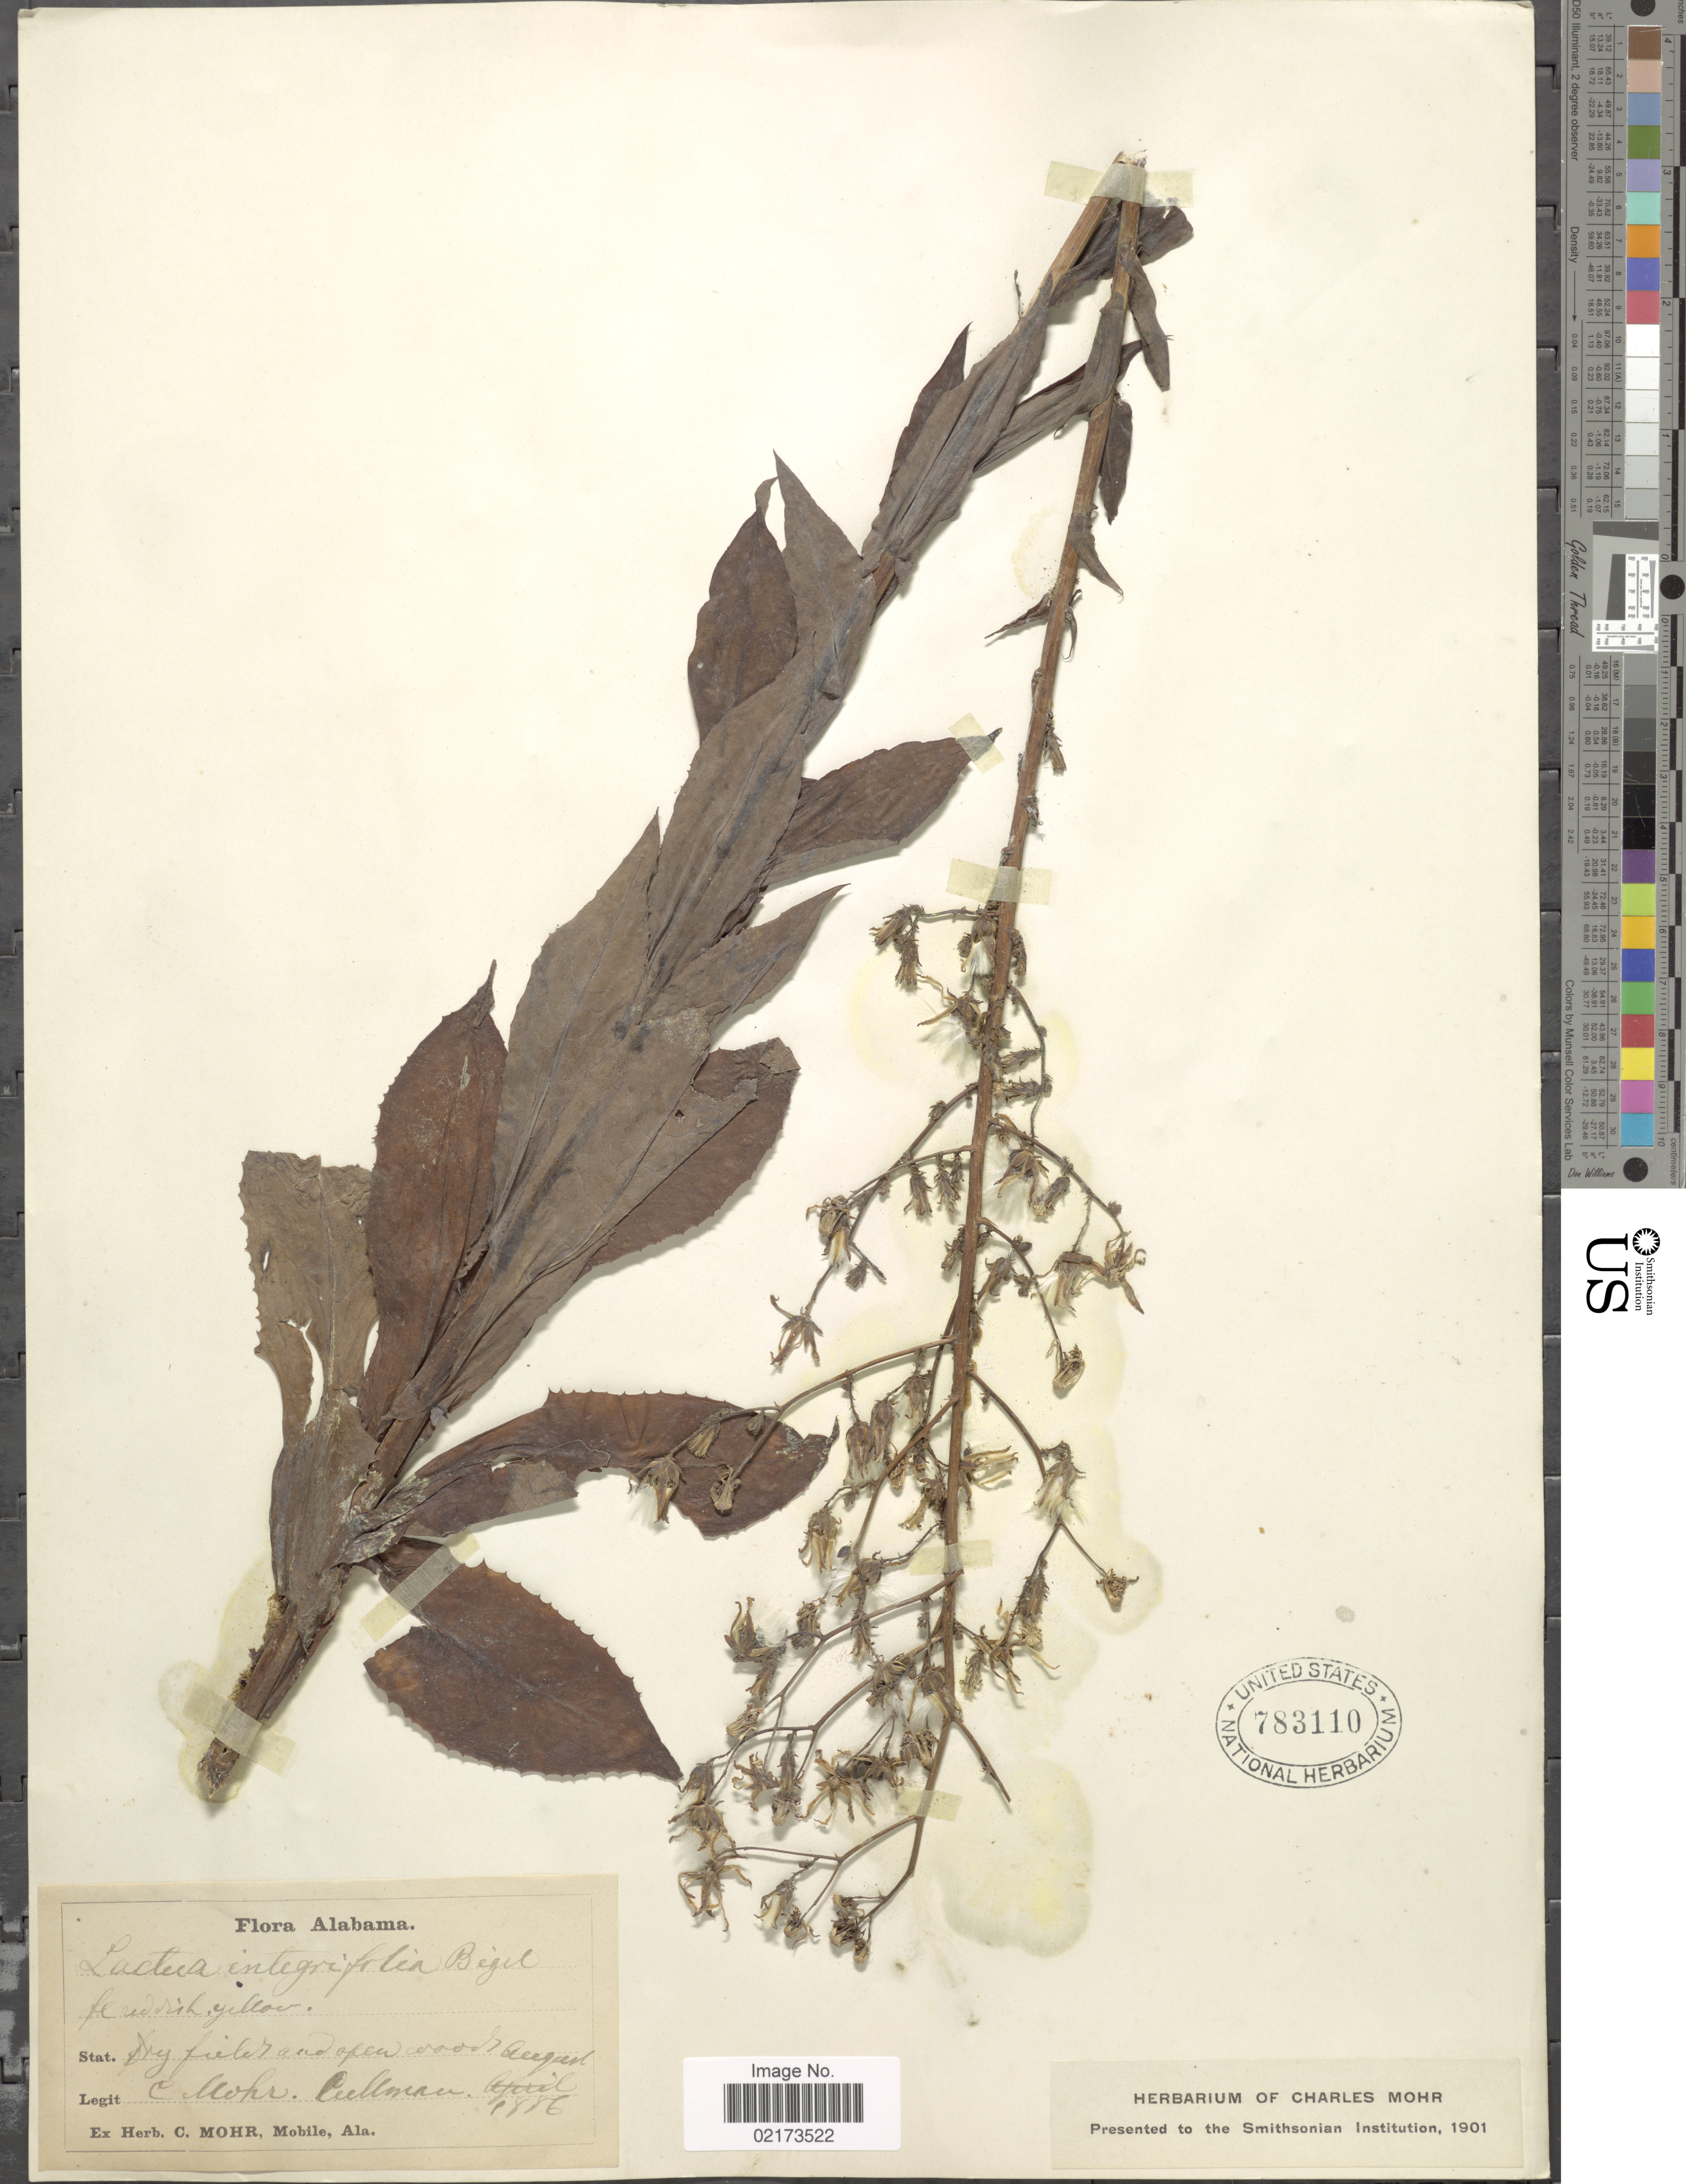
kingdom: Plantae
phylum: Tracheophyta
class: Magnoliopsida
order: Asterales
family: Asteraceae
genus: Lactuca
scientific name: Lactuca canadensis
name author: L.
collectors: Mohr, C. T. (herbarium)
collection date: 1886-08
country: United States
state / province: Alabama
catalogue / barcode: US 783110